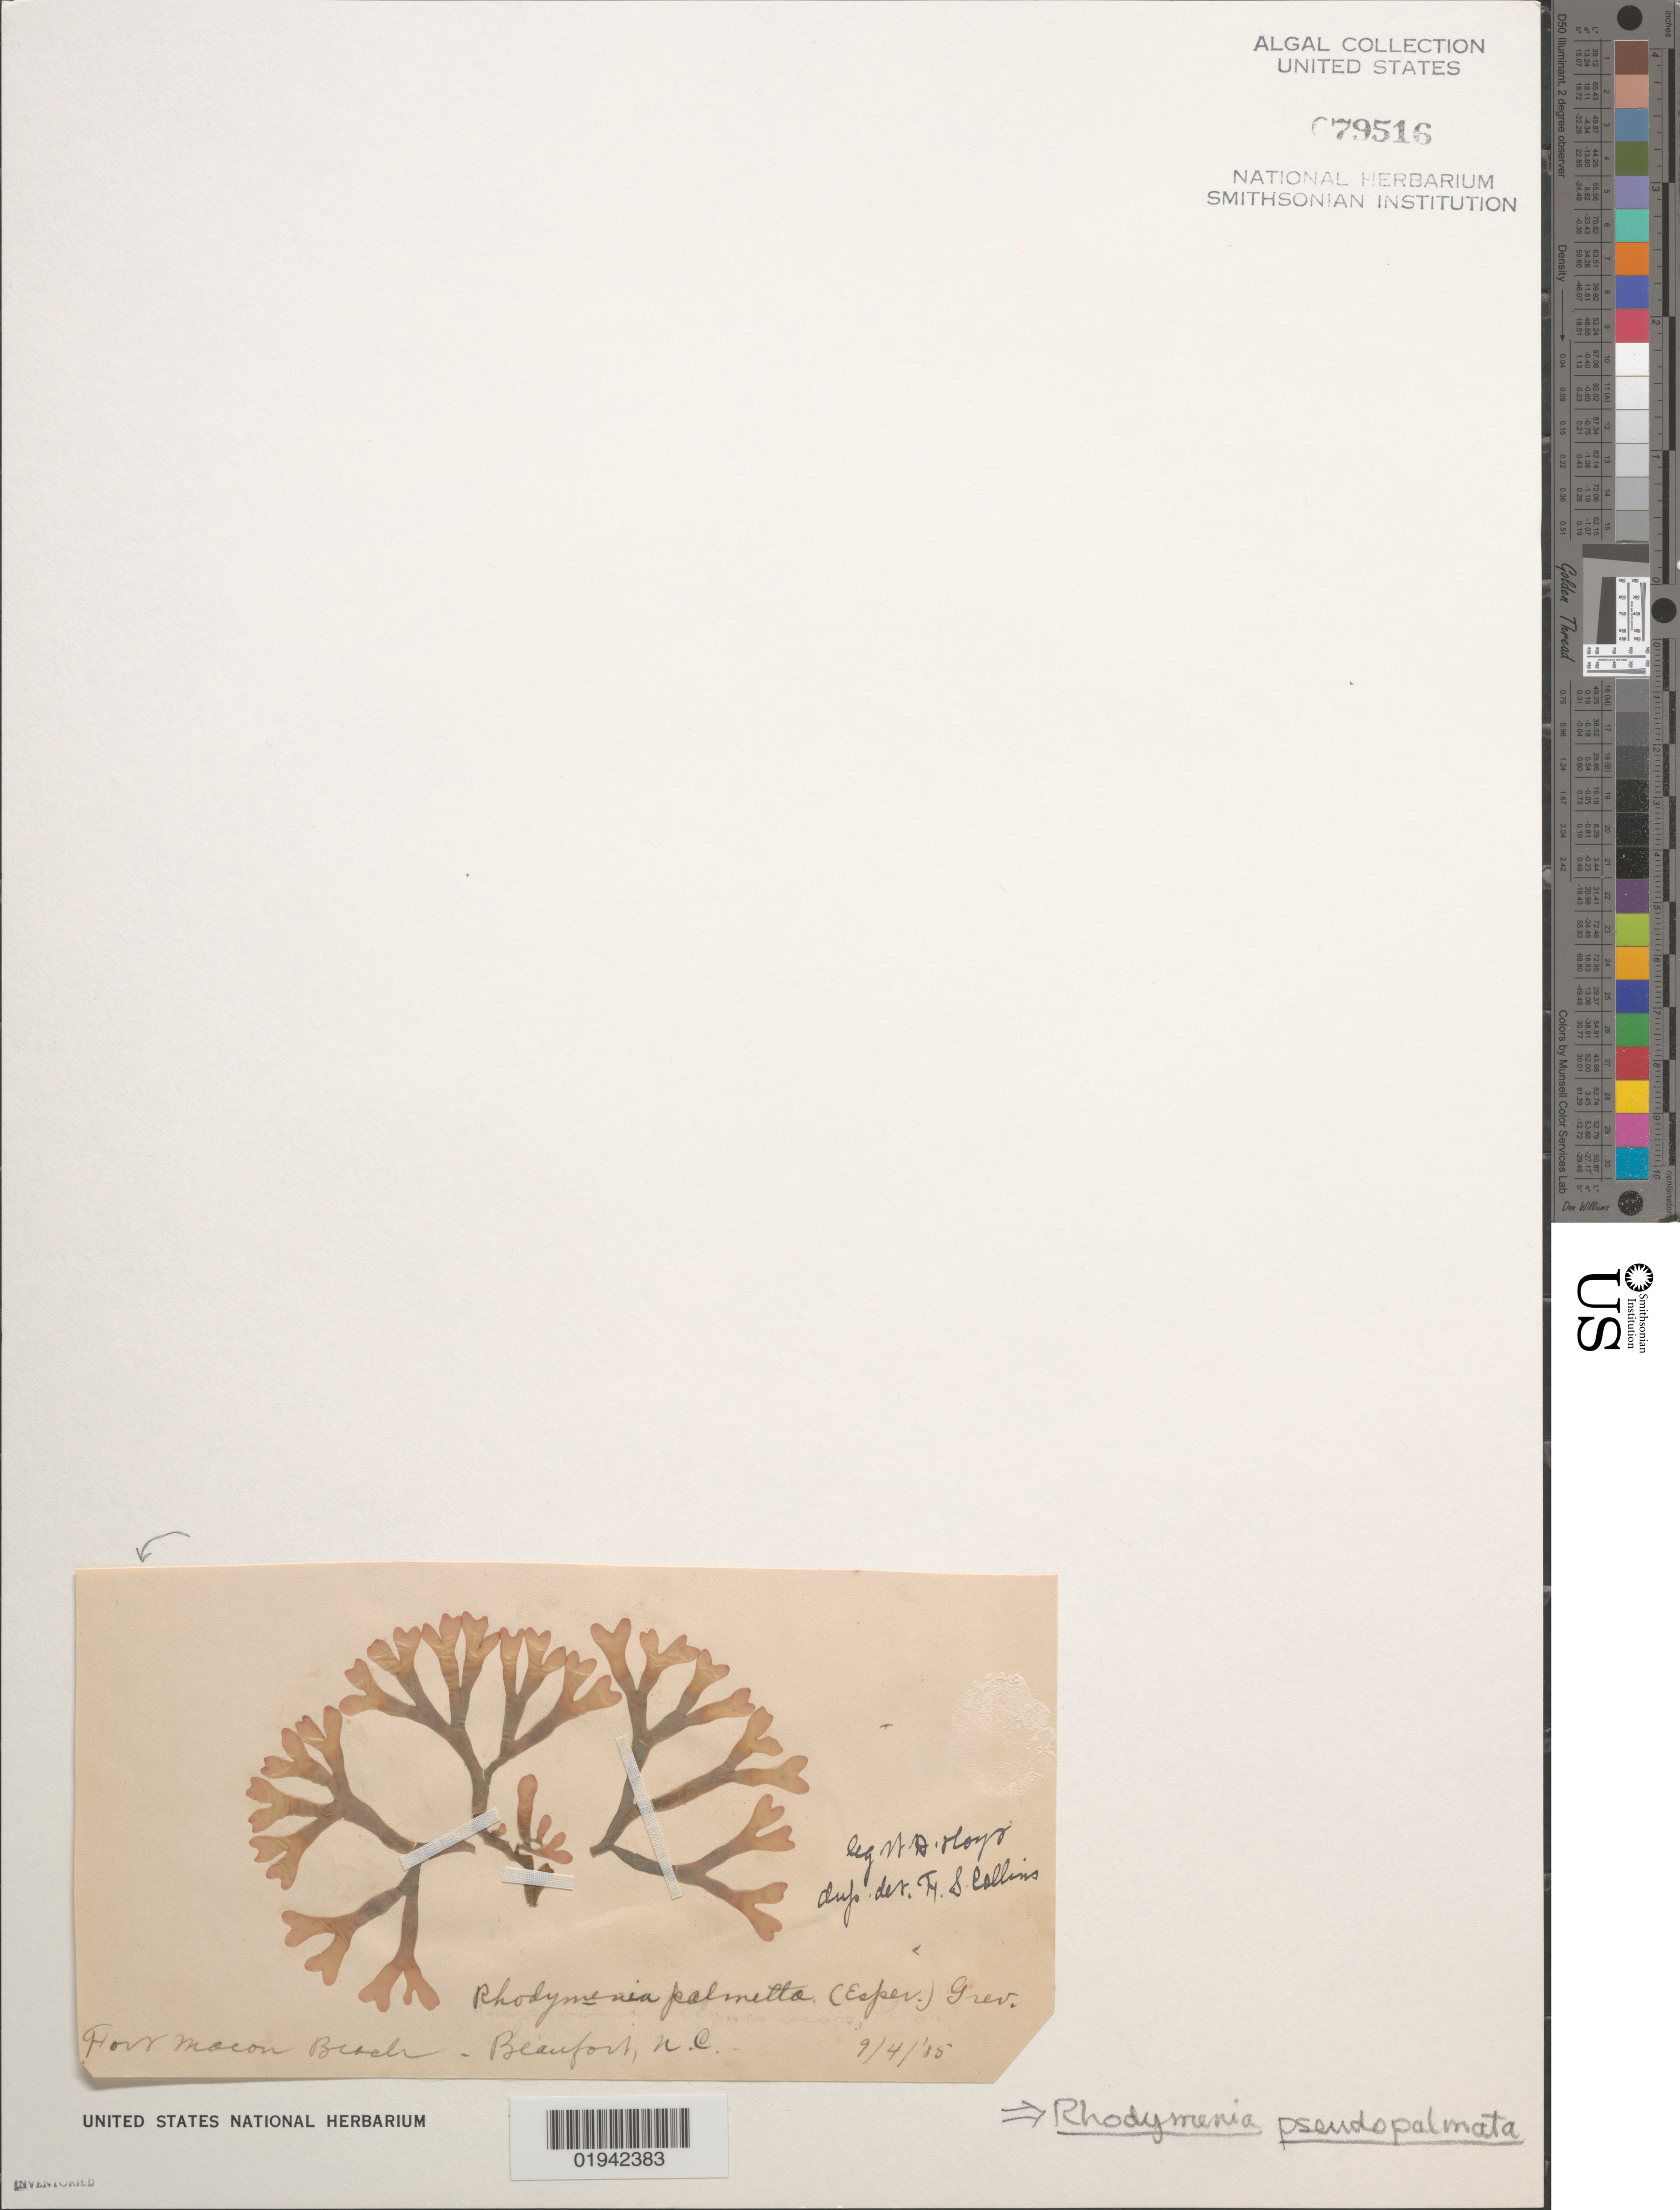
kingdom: Plantae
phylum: Rhodophyta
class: Florideophyceae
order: Rhodymeniales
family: Rhodymeniaceae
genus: Rhodymenia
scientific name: Rhodymenia pseudopalmata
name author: (J.V.Lamouroux) P.C. Silva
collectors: W. D. Hoyt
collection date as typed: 04 Sep 1905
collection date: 1905-09-04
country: United States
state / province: North Carolina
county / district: Carteret County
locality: Beaufort, Fort Macon Beach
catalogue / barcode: US 79516